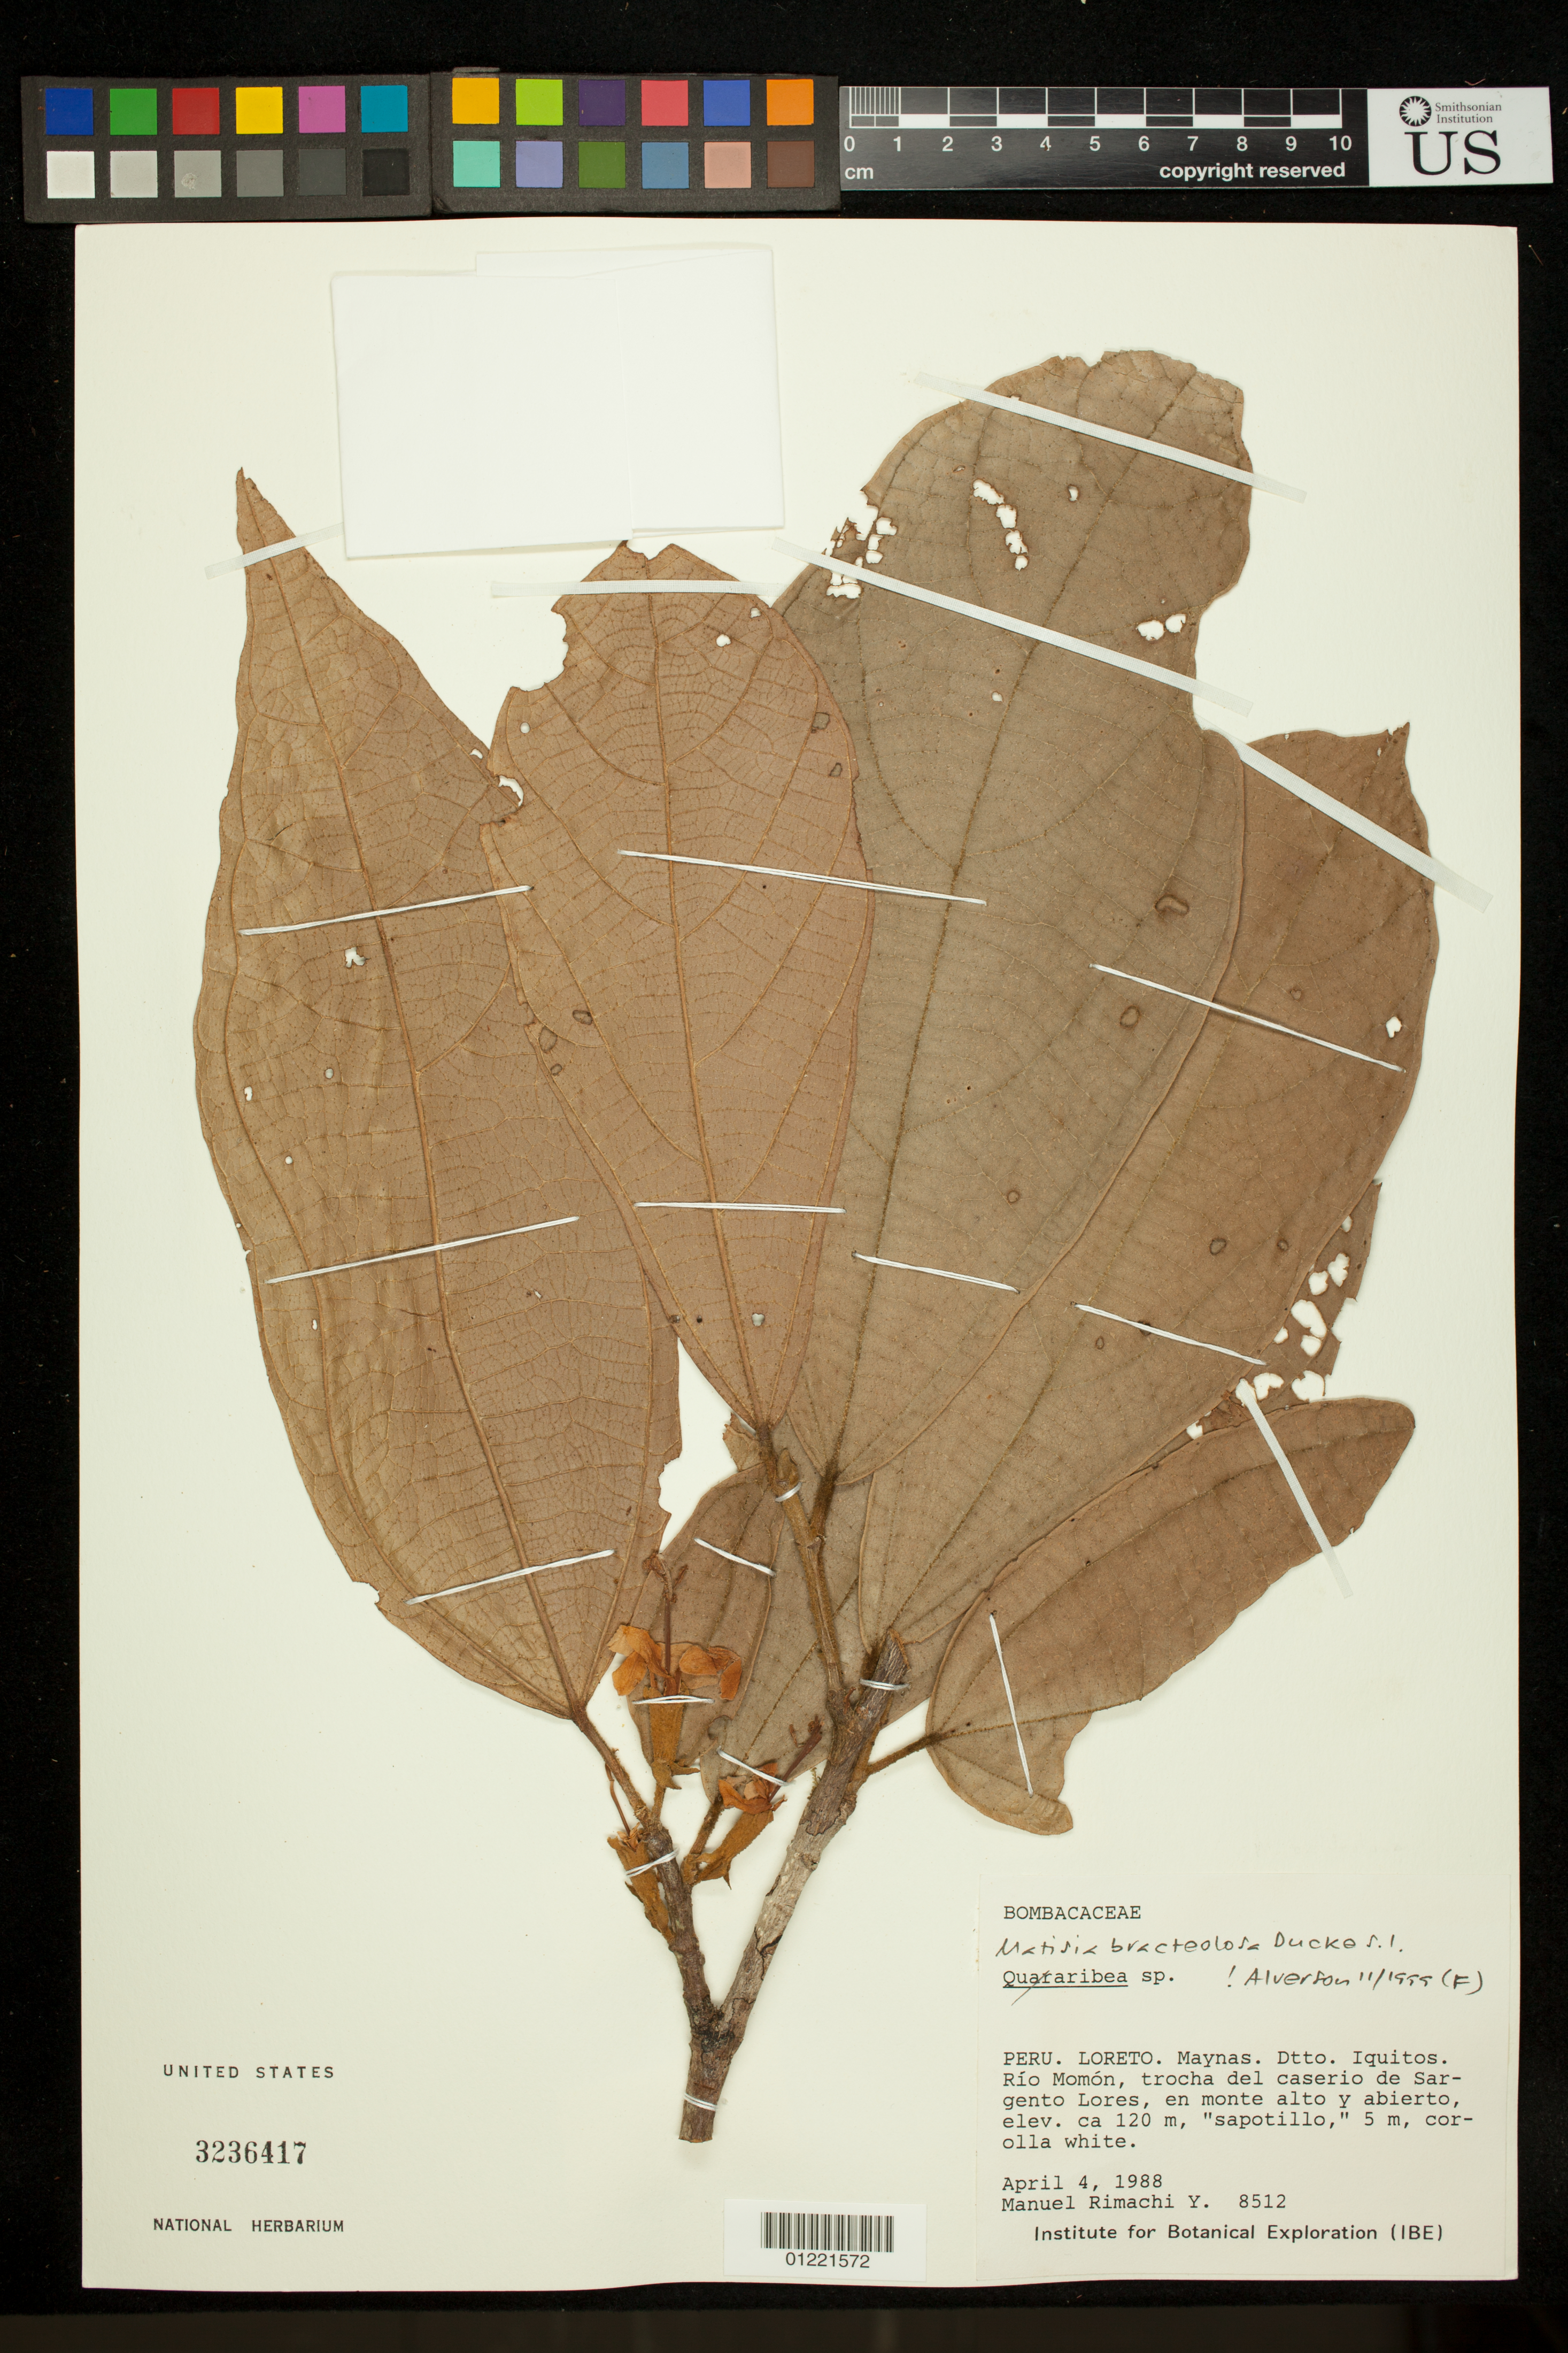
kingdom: Plantae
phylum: Tracheophyta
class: Magnoliopsida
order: Malvales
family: Malvaceae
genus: Matisia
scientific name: Matisia bracteolosa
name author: Ducke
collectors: M. Rimachi Y.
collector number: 8512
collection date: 1988-04-04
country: Peru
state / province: Loreto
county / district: Maynas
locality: Dtto. Iquitos. Rio Momon, trocha del caserio de sargento Lores, en monte alto y abierto.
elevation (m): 120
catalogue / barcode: US 3236417